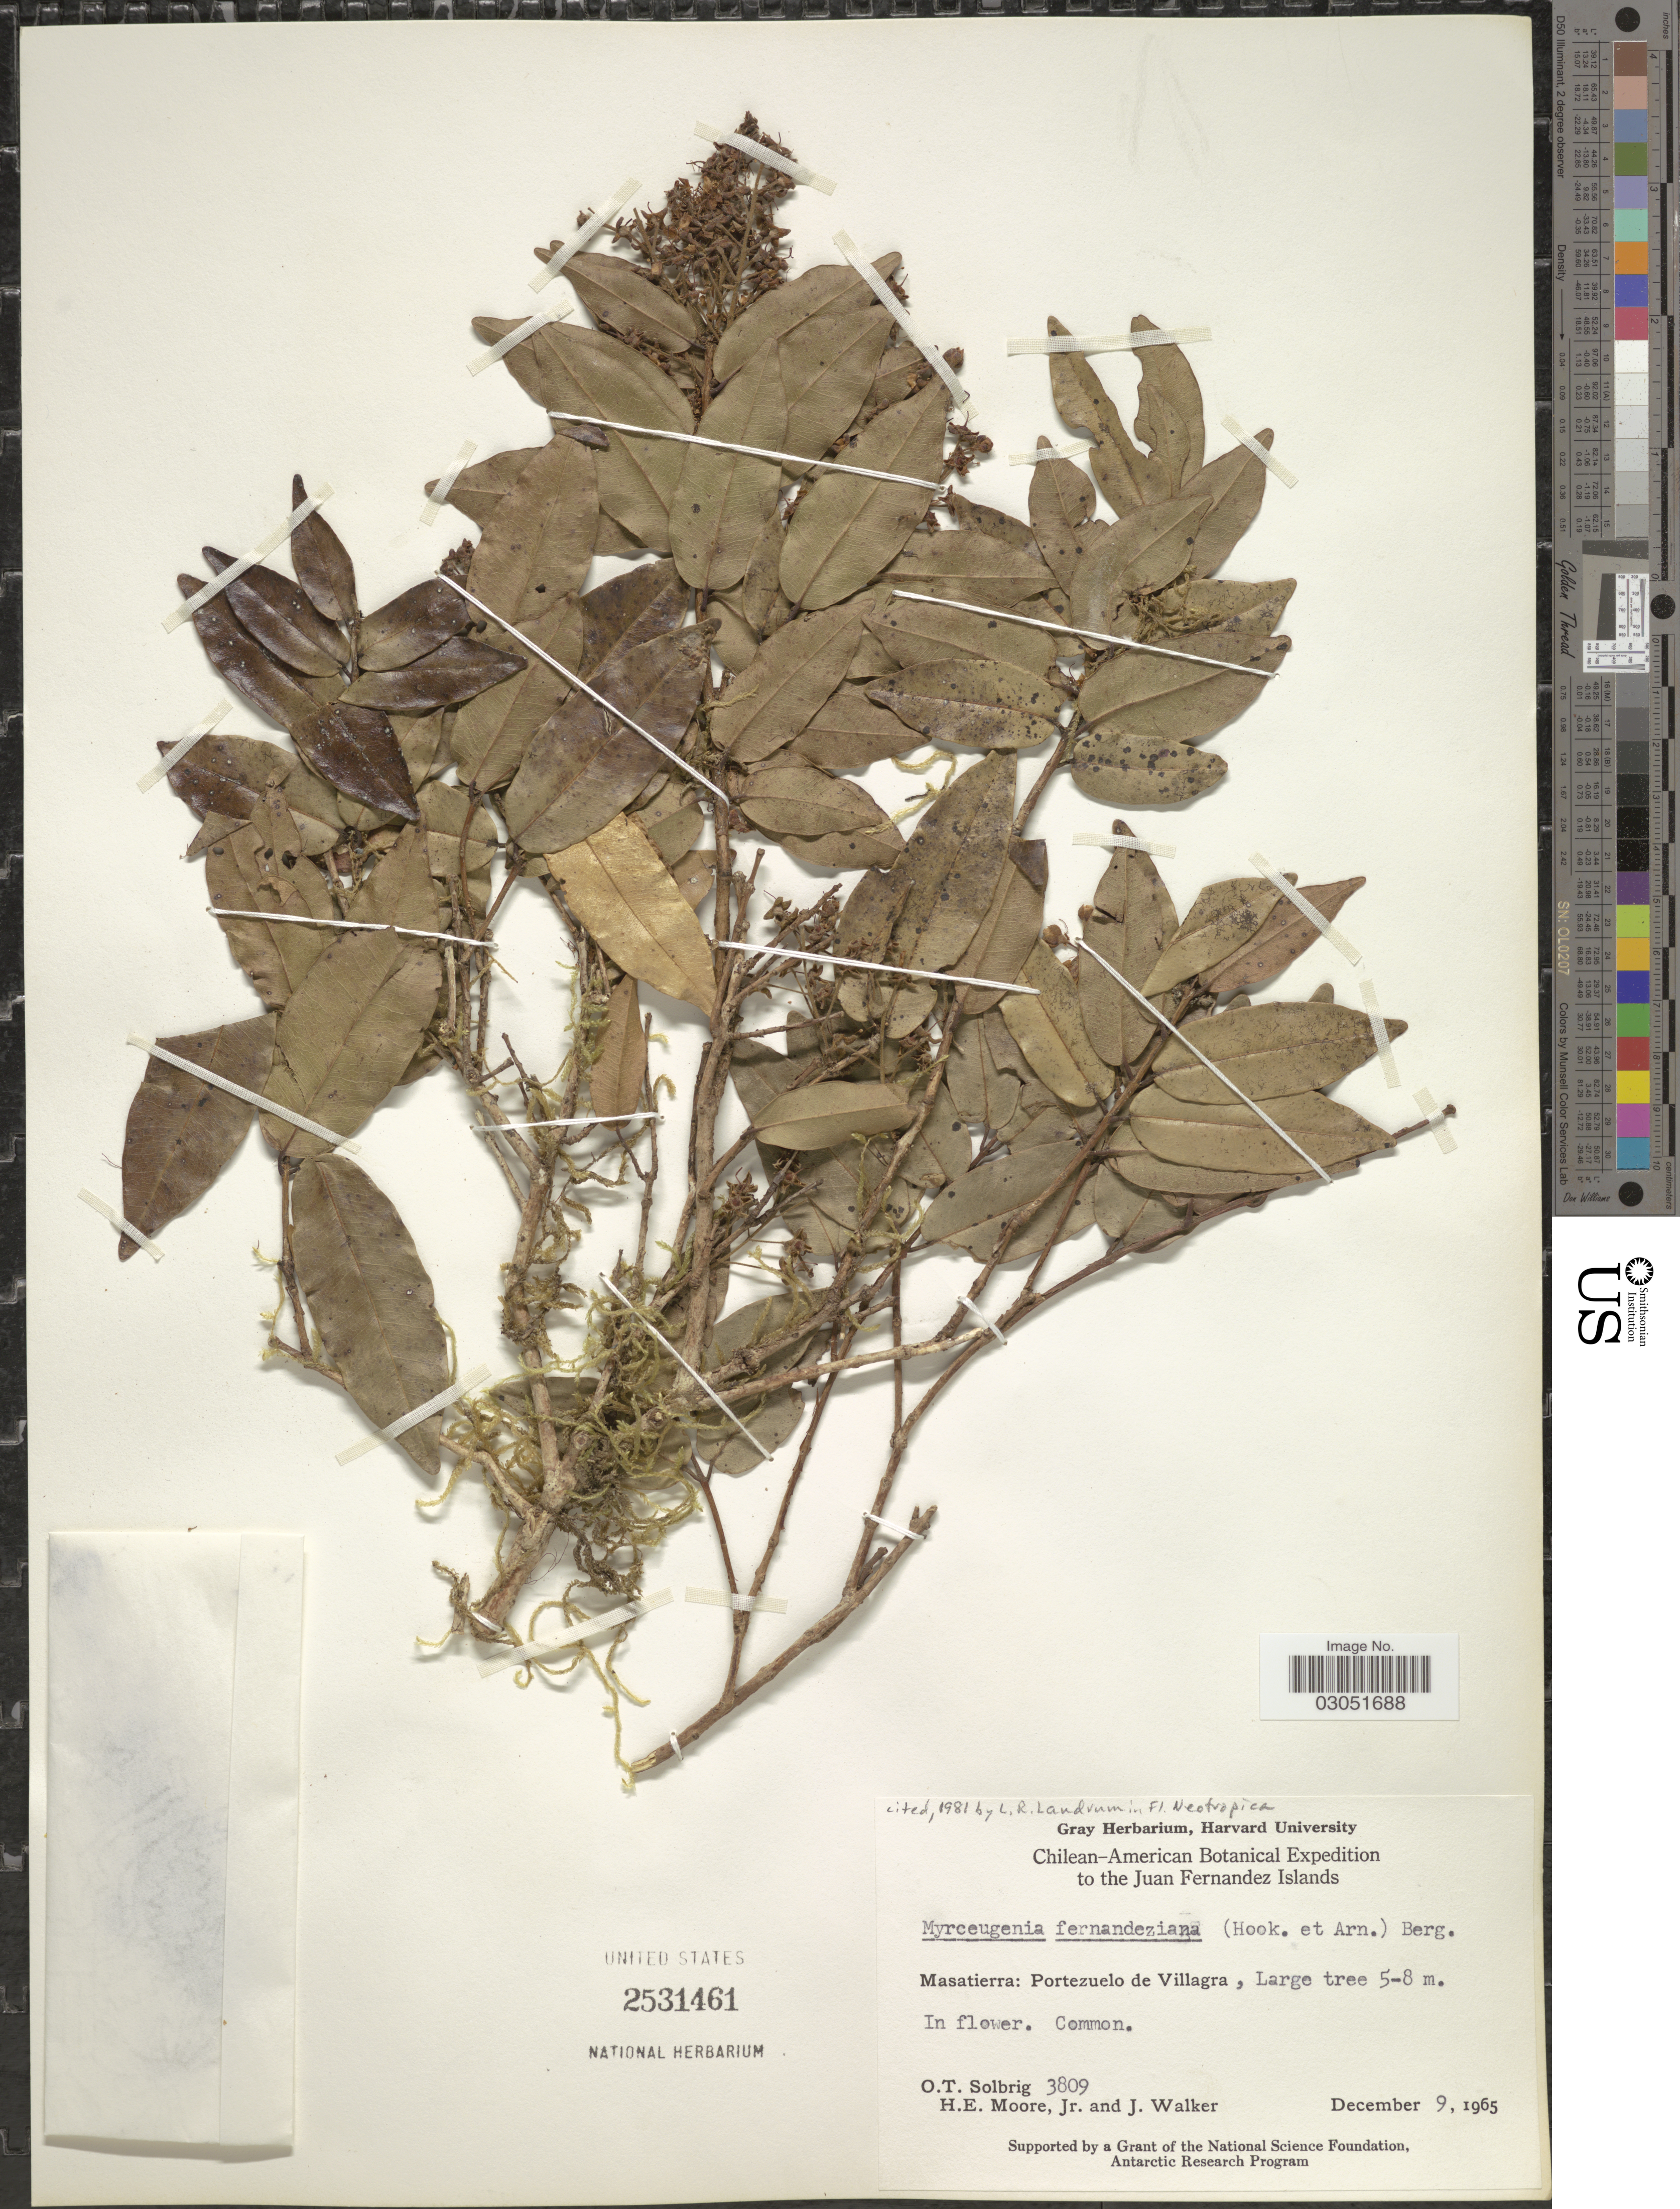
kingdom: Plantae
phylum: Tracheophyta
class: Magnoliopsida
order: Myrtales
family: Myrtaceae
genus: Nothomyrcia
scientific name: Nothomyrcia fernandeziana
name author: (Hook. & Arn.) Kausel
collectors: O. T. Solbrig, H. Moore & J. Walker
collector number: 3809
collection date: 1965-12-09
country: Chile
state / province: Valparaíso (V)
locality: Juan Fernandez Islands. Masatierra: Portezuelo de Villagra.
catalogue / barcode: US 2531461